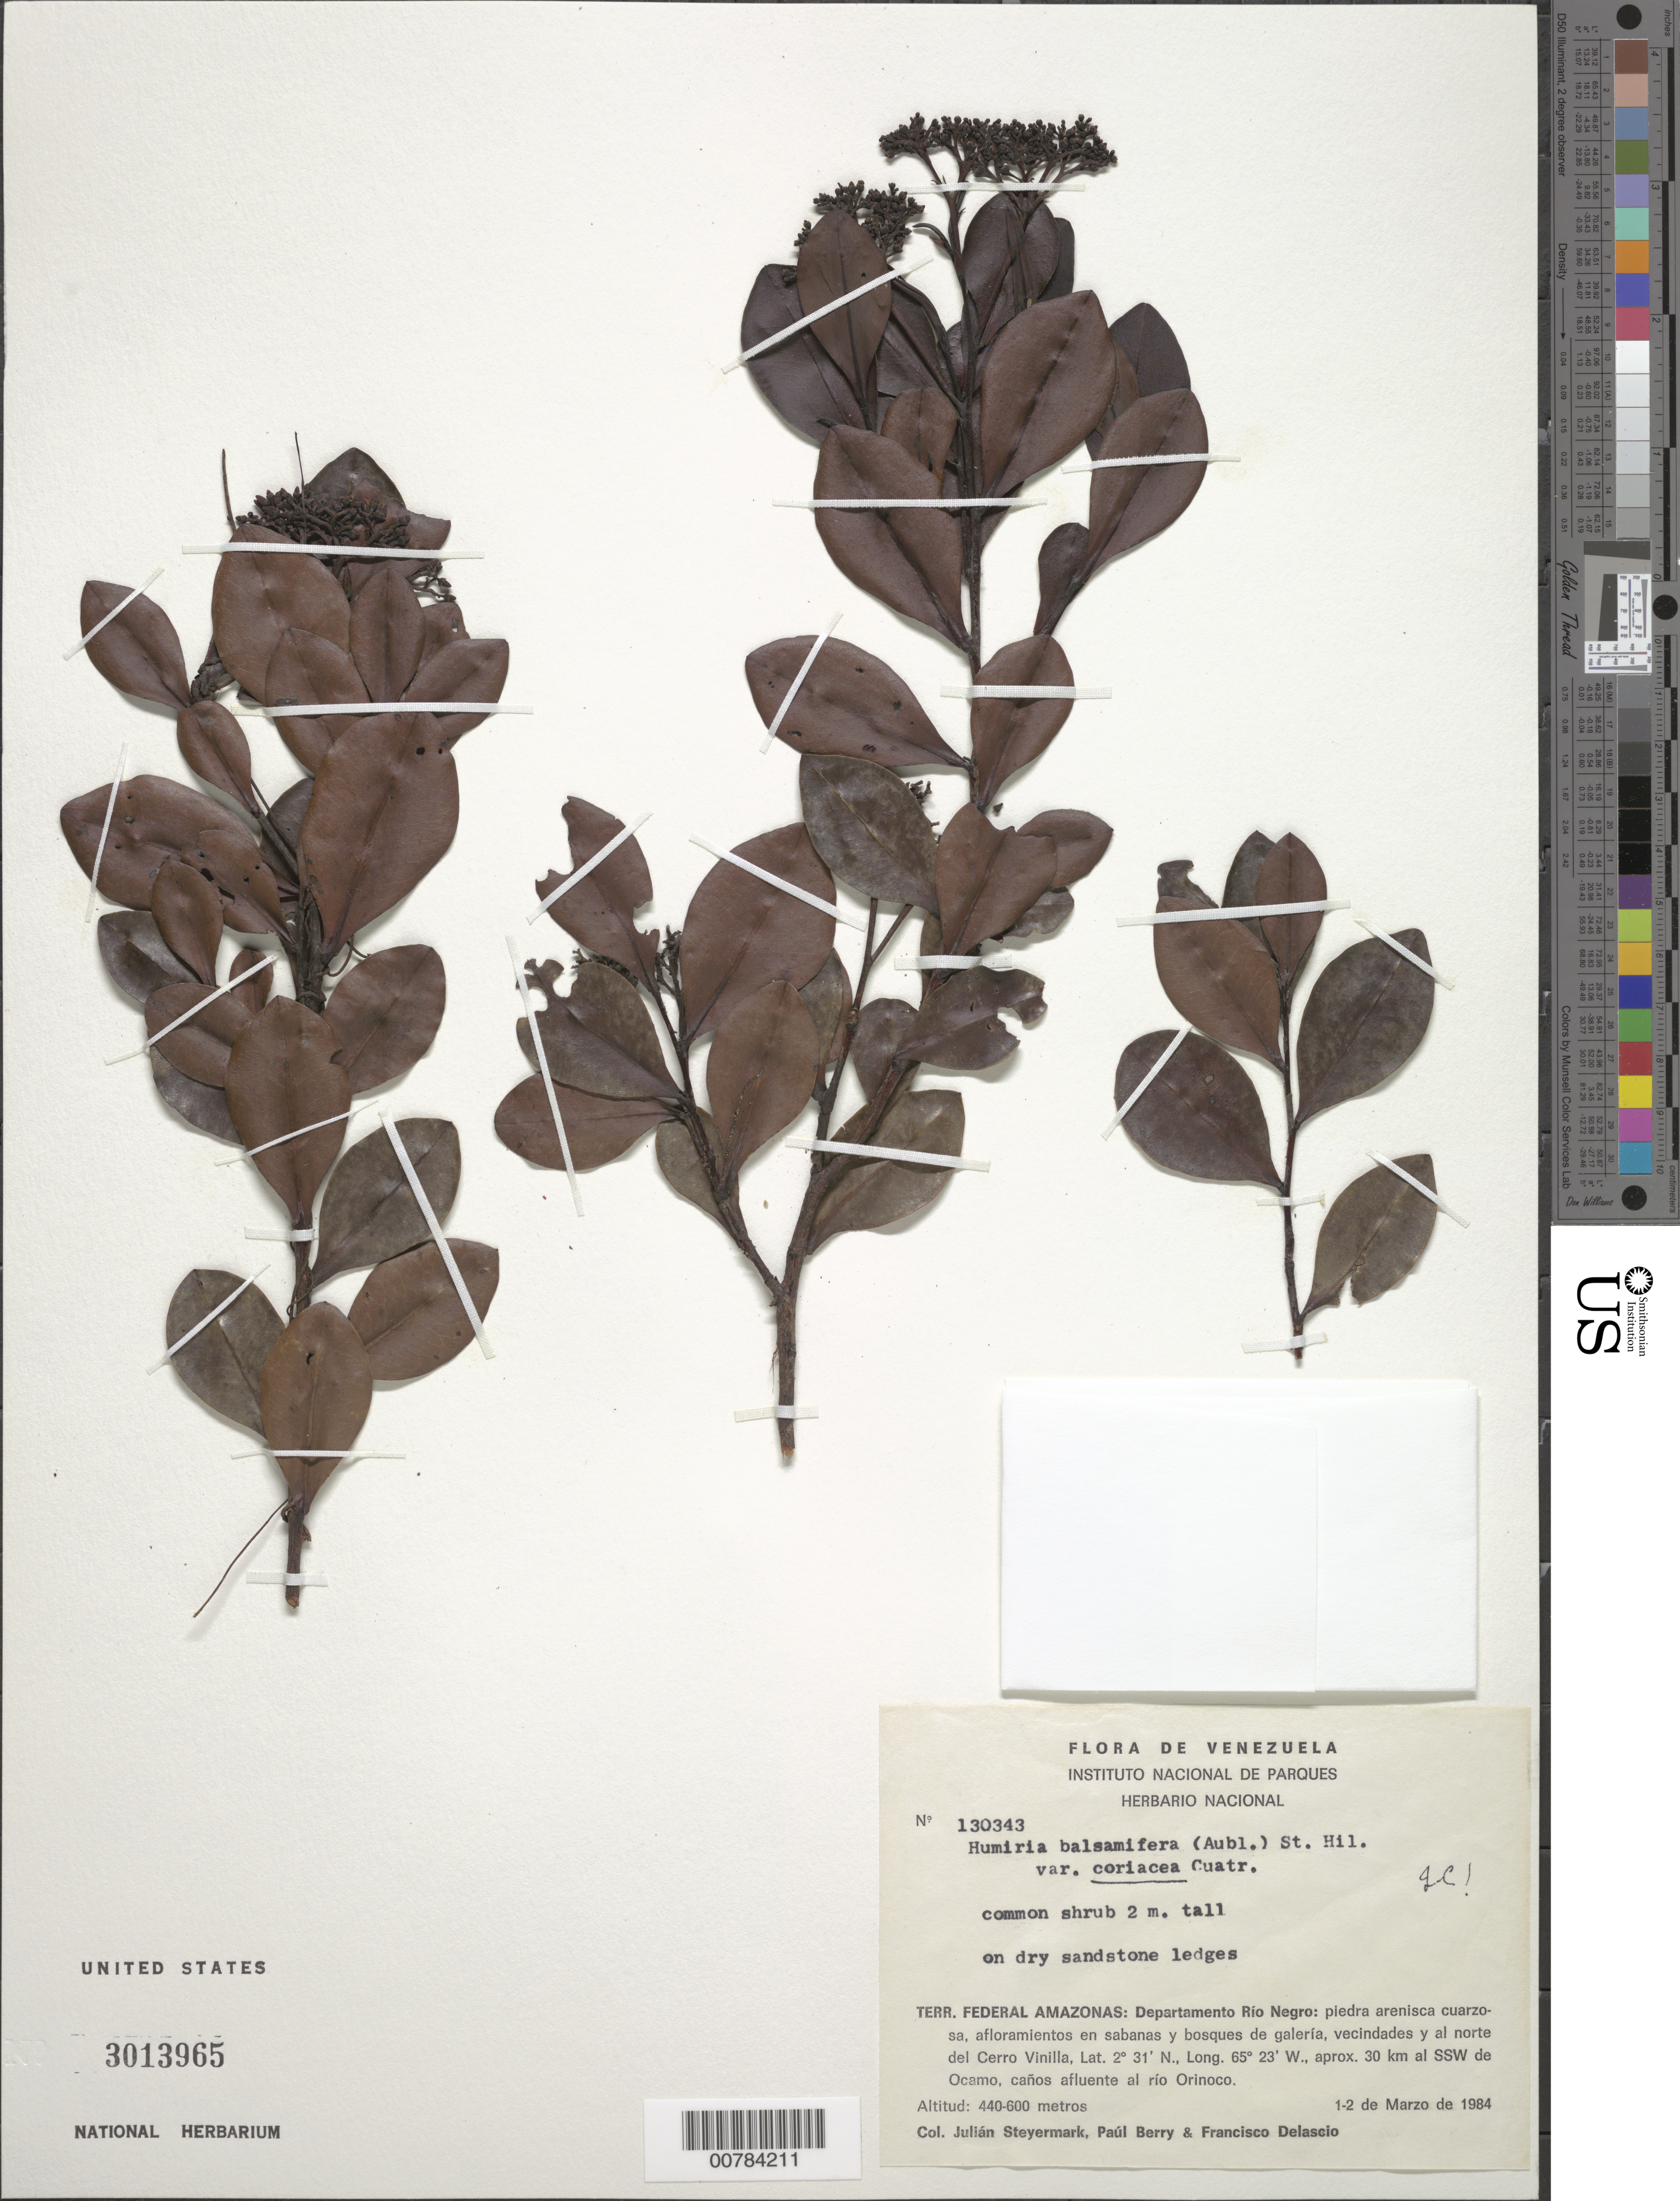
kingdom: Plantae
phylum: Tracheophyta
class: Magnoliopsida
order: Malpighiales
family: Humiriaceae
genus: Humiria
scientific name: Humiria balsamifera var. coriacea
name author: Cuatrec.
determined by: Cuatrecasas, J.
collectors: J. Steyermark, P. Berry & F. Delascio C.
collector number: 130343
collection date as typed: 1-Mar-84 to 2-Mar-84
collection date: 1984-03-01/1984-03-02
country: Venezuela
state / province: Amazonas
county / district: Río Negro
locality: Cerro Vinilla, vec. y al norte, aprox 30 km al SSW de Ocamo, Caños afluente al río Orinoco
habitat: Piedra arenisca cuarzosa, afloramientos en sabanas y bosques de galería; on dry sandstone ledges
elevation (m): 440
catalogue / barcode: US 3013965